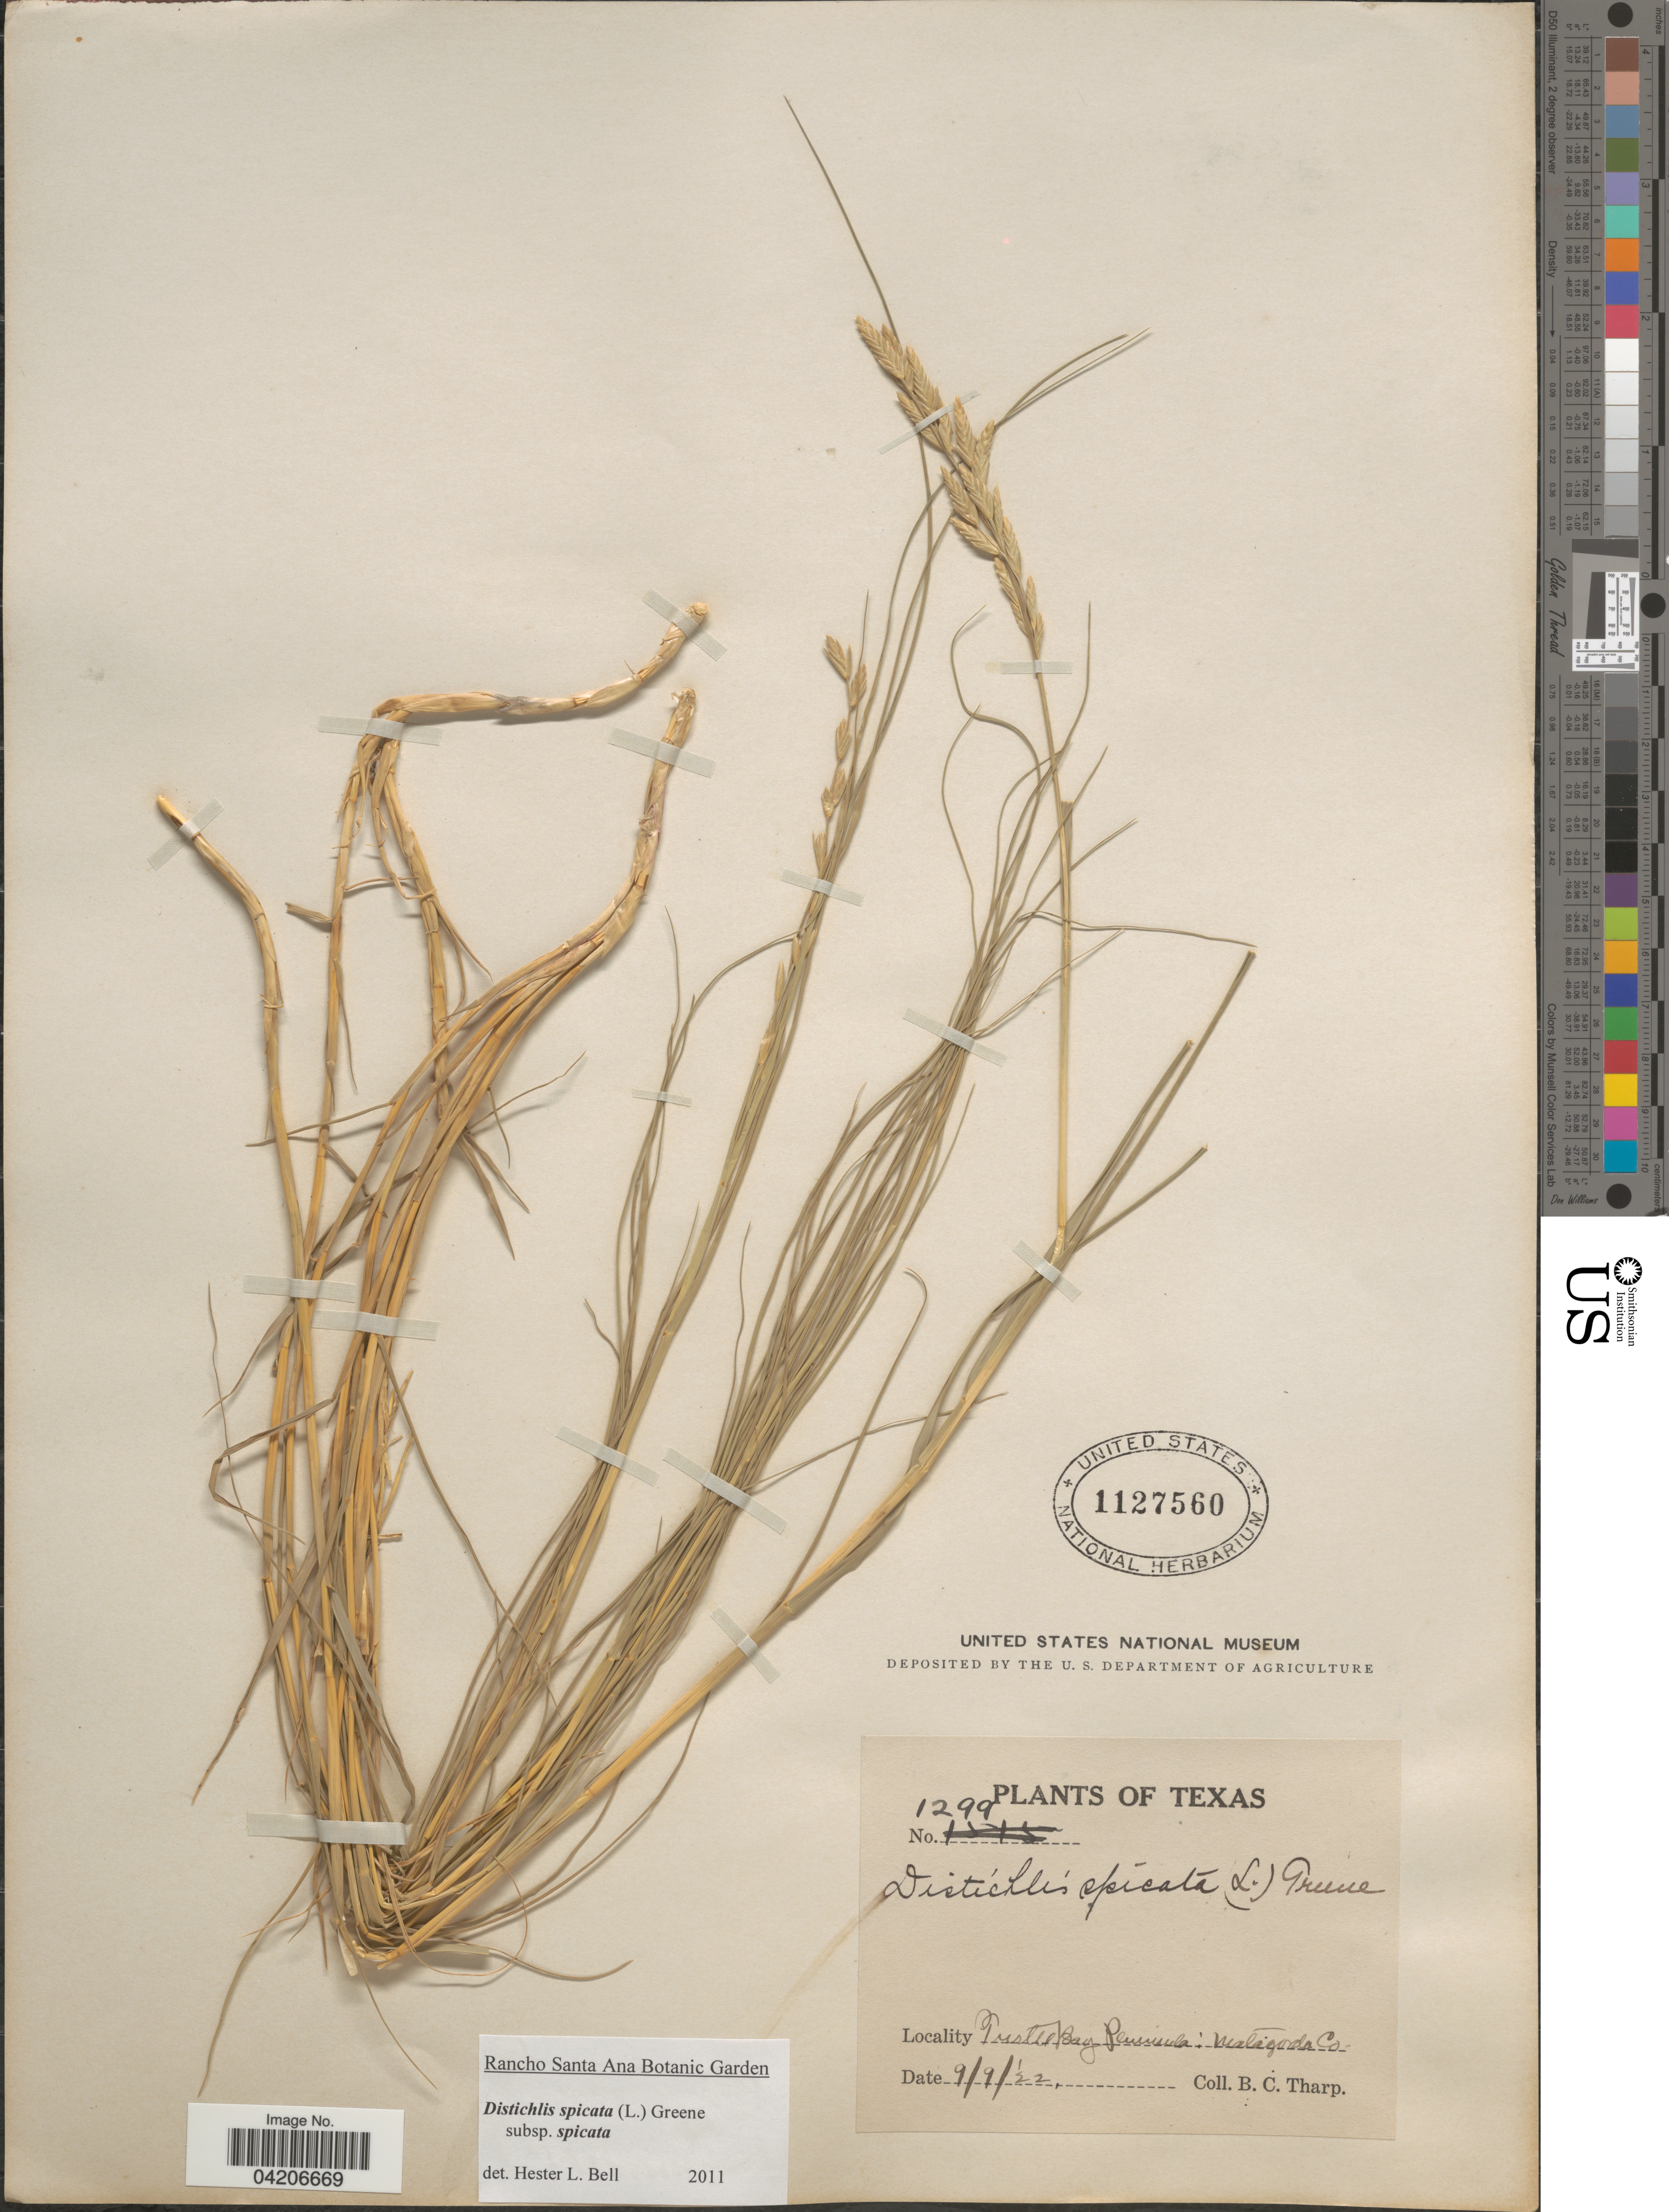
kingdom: Plantae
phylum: Tracheophyta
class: Liliopsida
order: Poales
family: Poaceae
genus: Distichlis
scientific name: Distichlis spicata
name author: (L.) Greene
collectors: B. C. Tharp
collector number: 1299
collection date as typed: Transcribed d/m/y: 9/9/22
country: United States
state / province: Texas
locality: Turtle Bay Peninsula: Matagorda Co.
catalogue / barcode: US 1127560